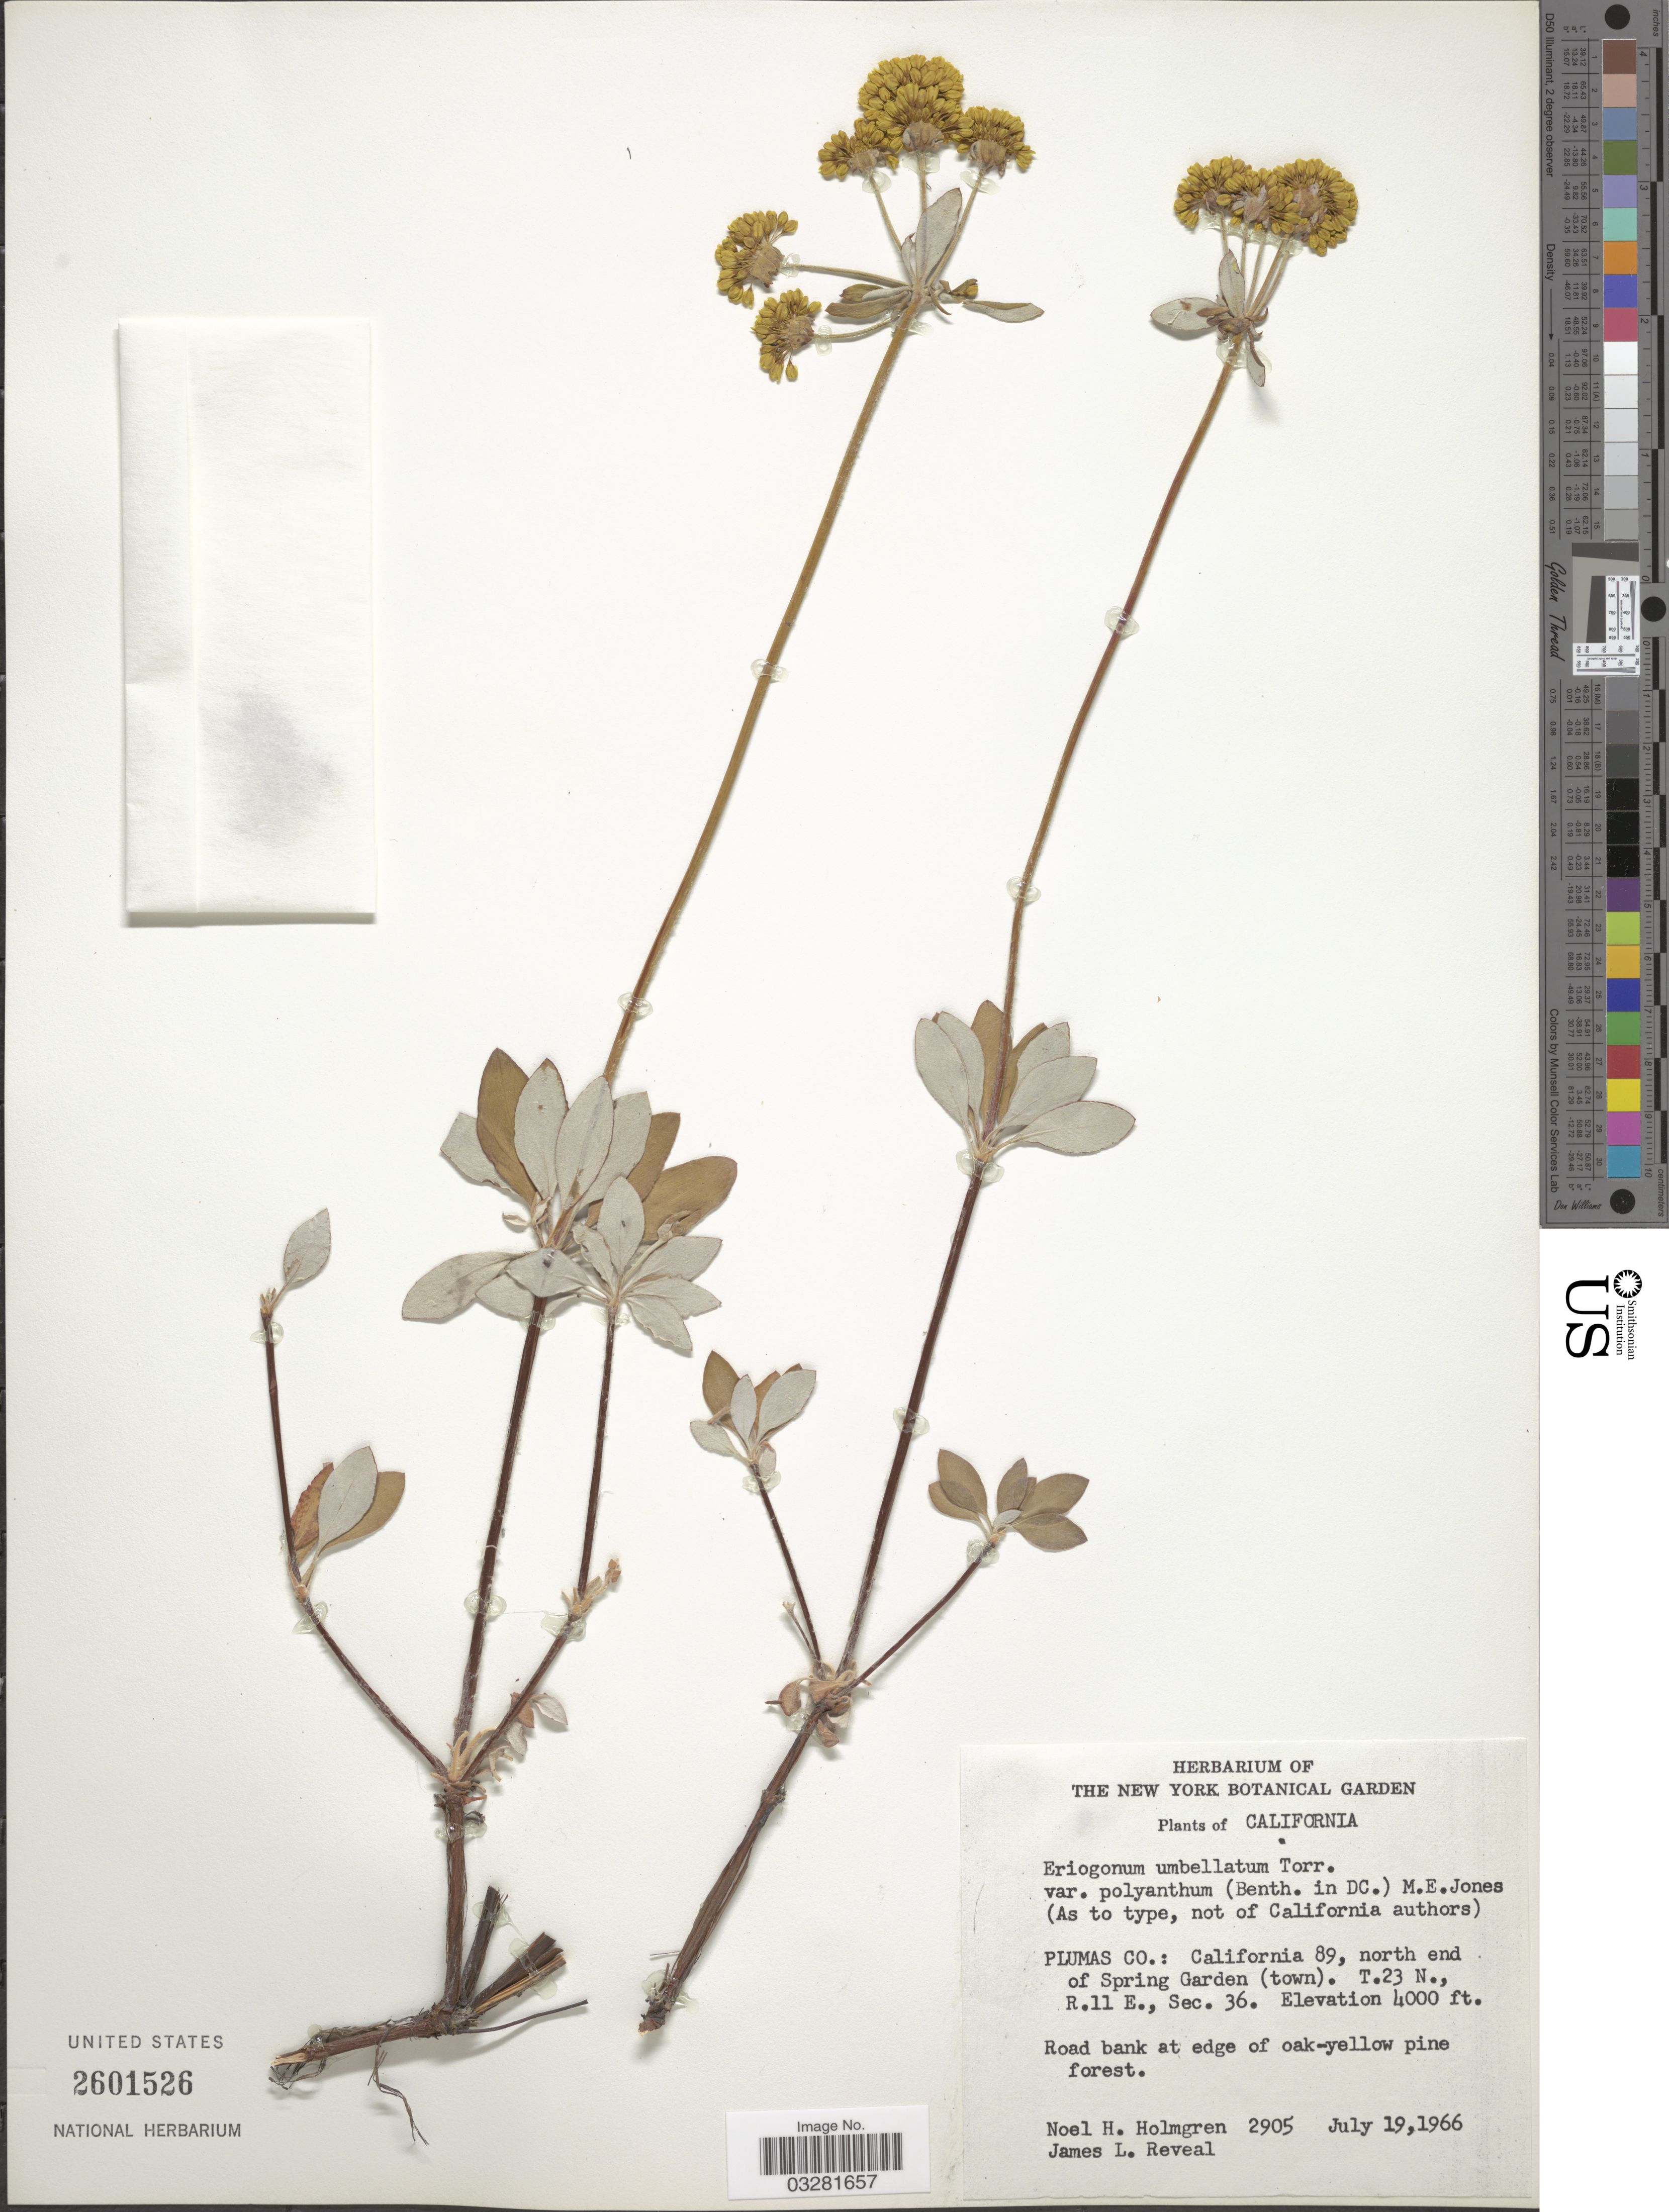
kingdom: Plantae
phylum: Tracheophyta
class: Magnoliopsida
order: Caryophyllales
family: Polygonaceae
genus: Eriogonum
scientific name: Eriogonum umbellatum var. polyanthum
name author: Torr.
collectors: N. H. Holmgren & J. L. Reveal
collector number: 2905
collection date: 1966-07-19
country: United States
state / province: California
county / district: Plumas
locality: Plumas Co.: California 89, north end of Spring Garden (town). T.23N., R.11E., Sec. 36.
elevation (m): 1219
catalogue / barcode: US 2601526